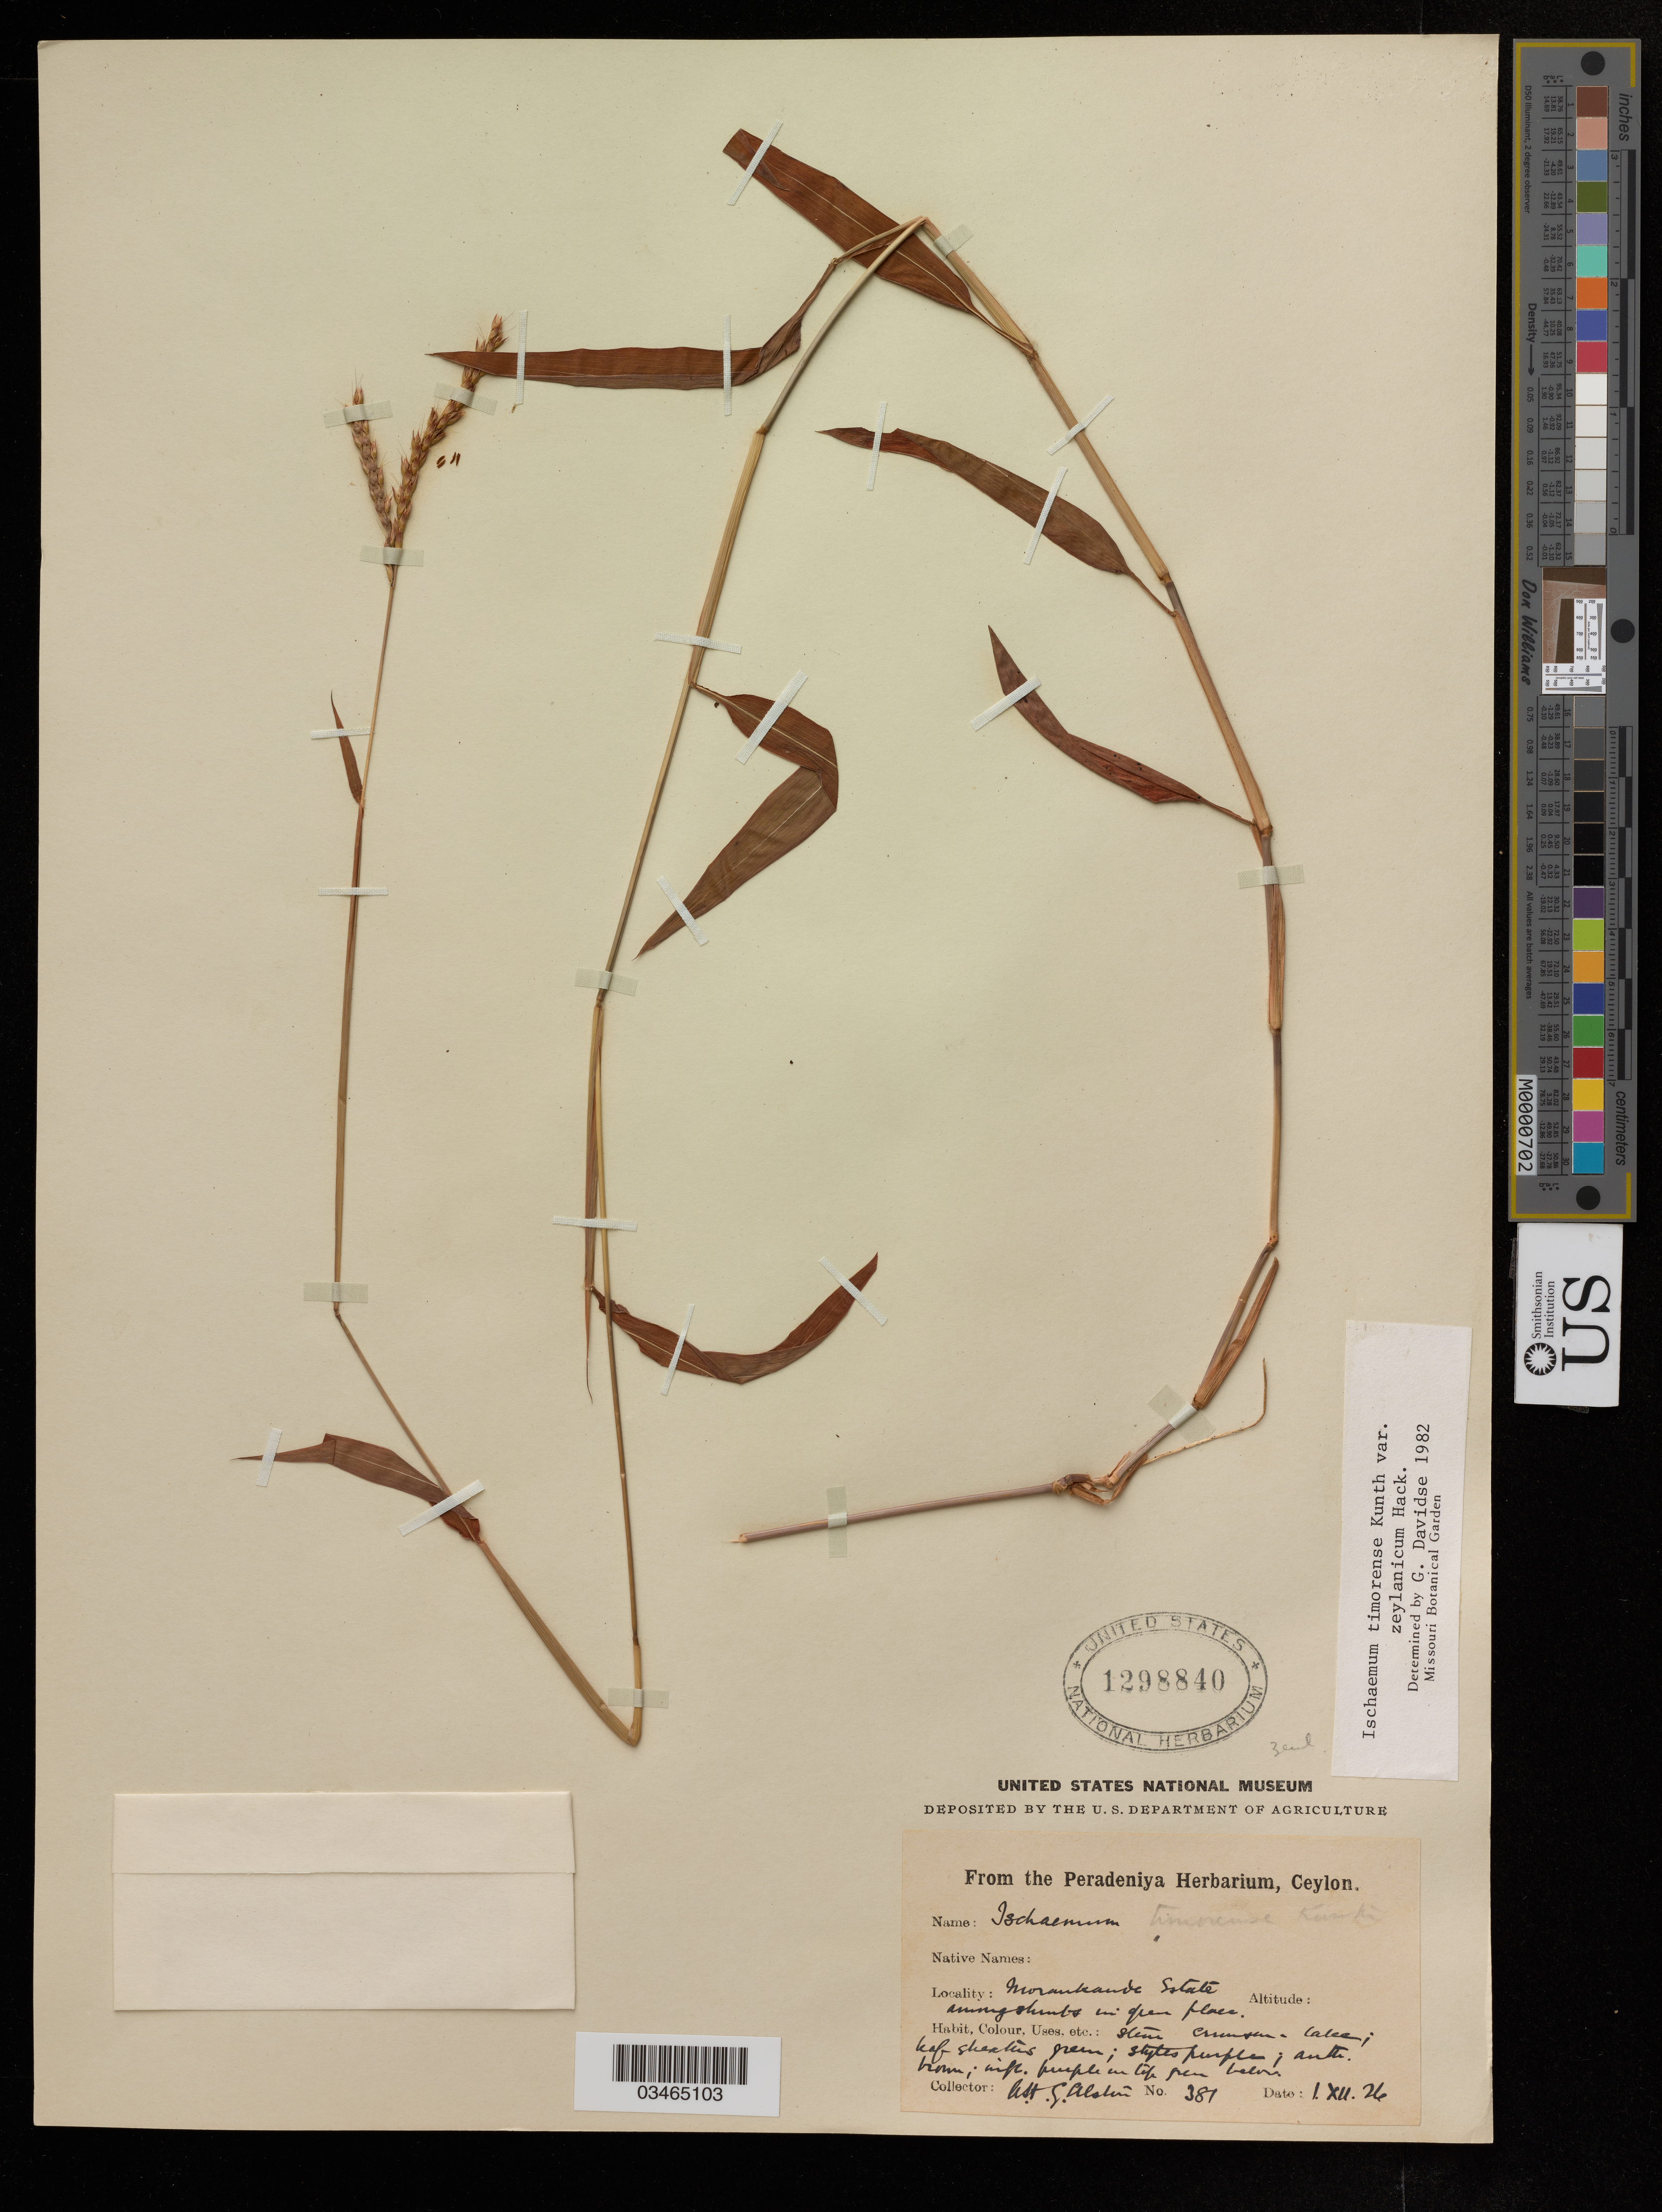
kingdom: Plantae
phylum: Tracheophyta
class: Liliopsida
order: Poales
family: Poaceae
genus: Ischaemum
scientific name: Ischaemum timorense var. zeylanicum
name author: Hack.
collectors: A. Galston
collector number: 381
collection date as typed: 1 Dec 26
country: Sri Lanka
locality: Morankande Estate.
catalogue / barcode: US 1298840